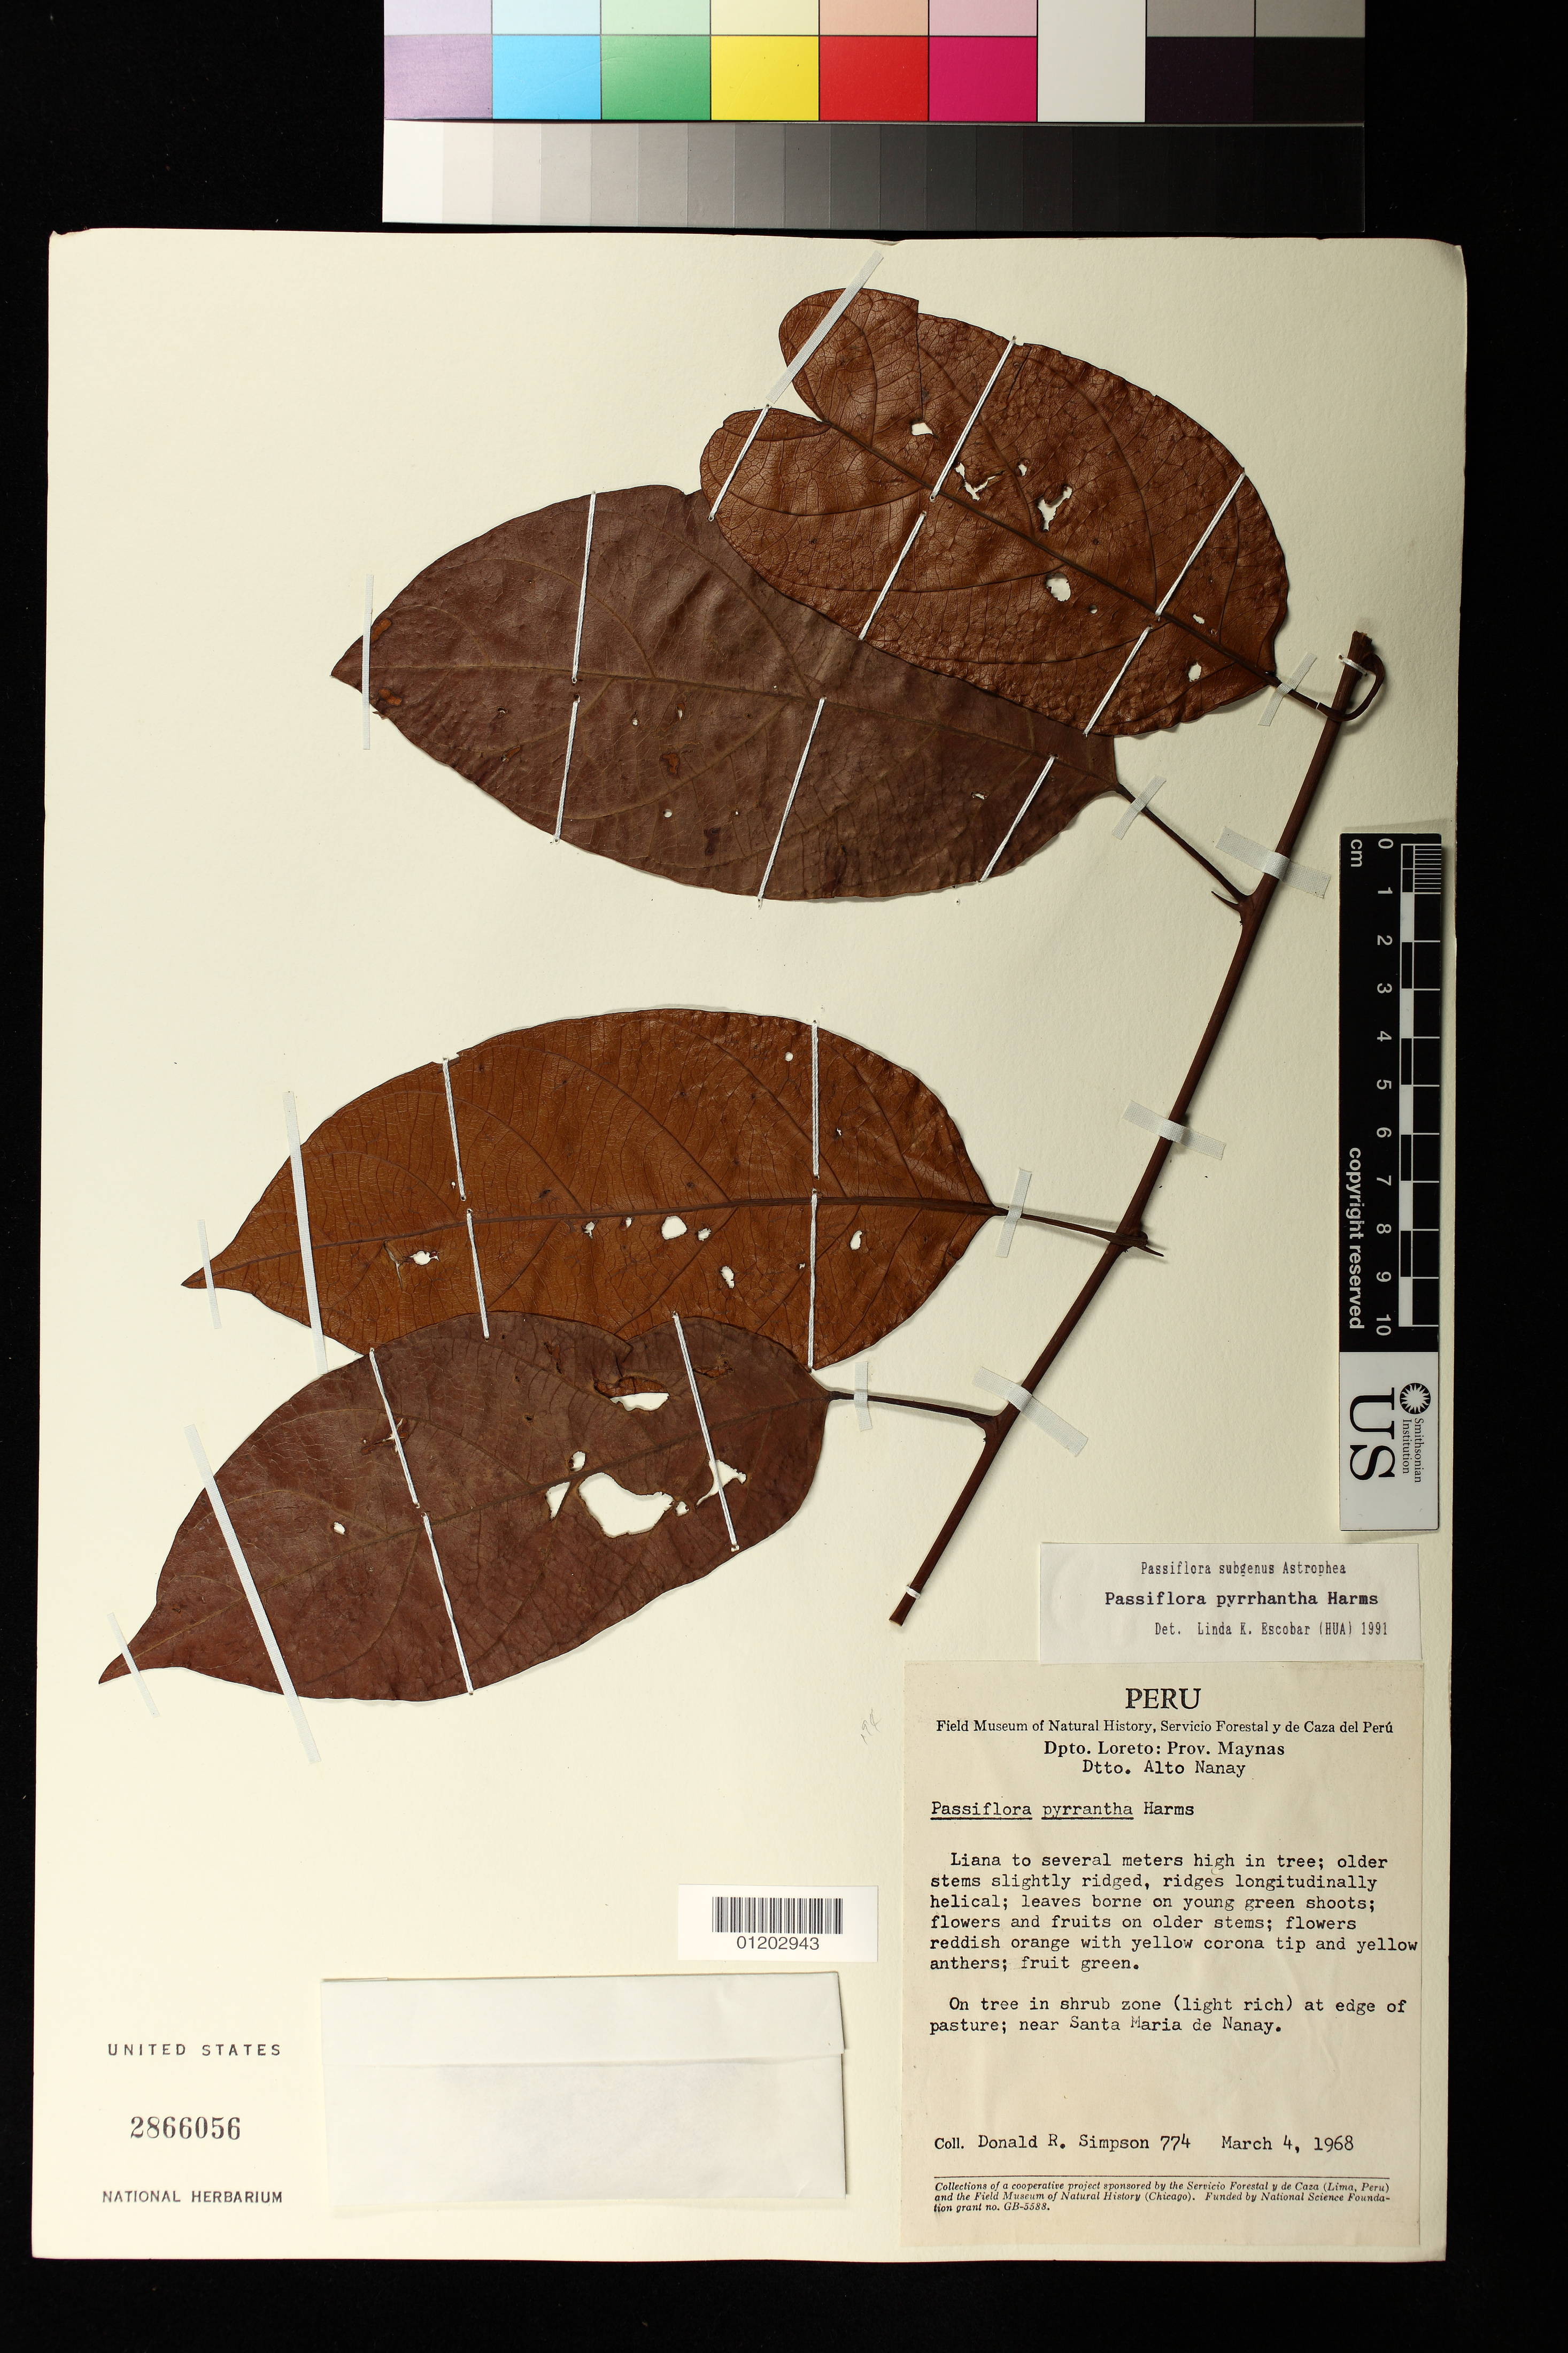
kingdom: Plantae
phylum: Tracheophyta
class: Magnoliopsida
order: Malpighiales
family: Passifloraceae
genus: Passiflora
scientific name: Passiflora pyrrhantha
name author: Harms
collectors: D. R. Simpson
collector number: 774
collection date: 1968-03-04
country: Peru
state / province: Loreto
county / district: Maynas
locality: On tree in shrub zone at edge of pasture; near Santa Maria de Nanay. Alto Nanay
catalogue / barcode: US 2866056